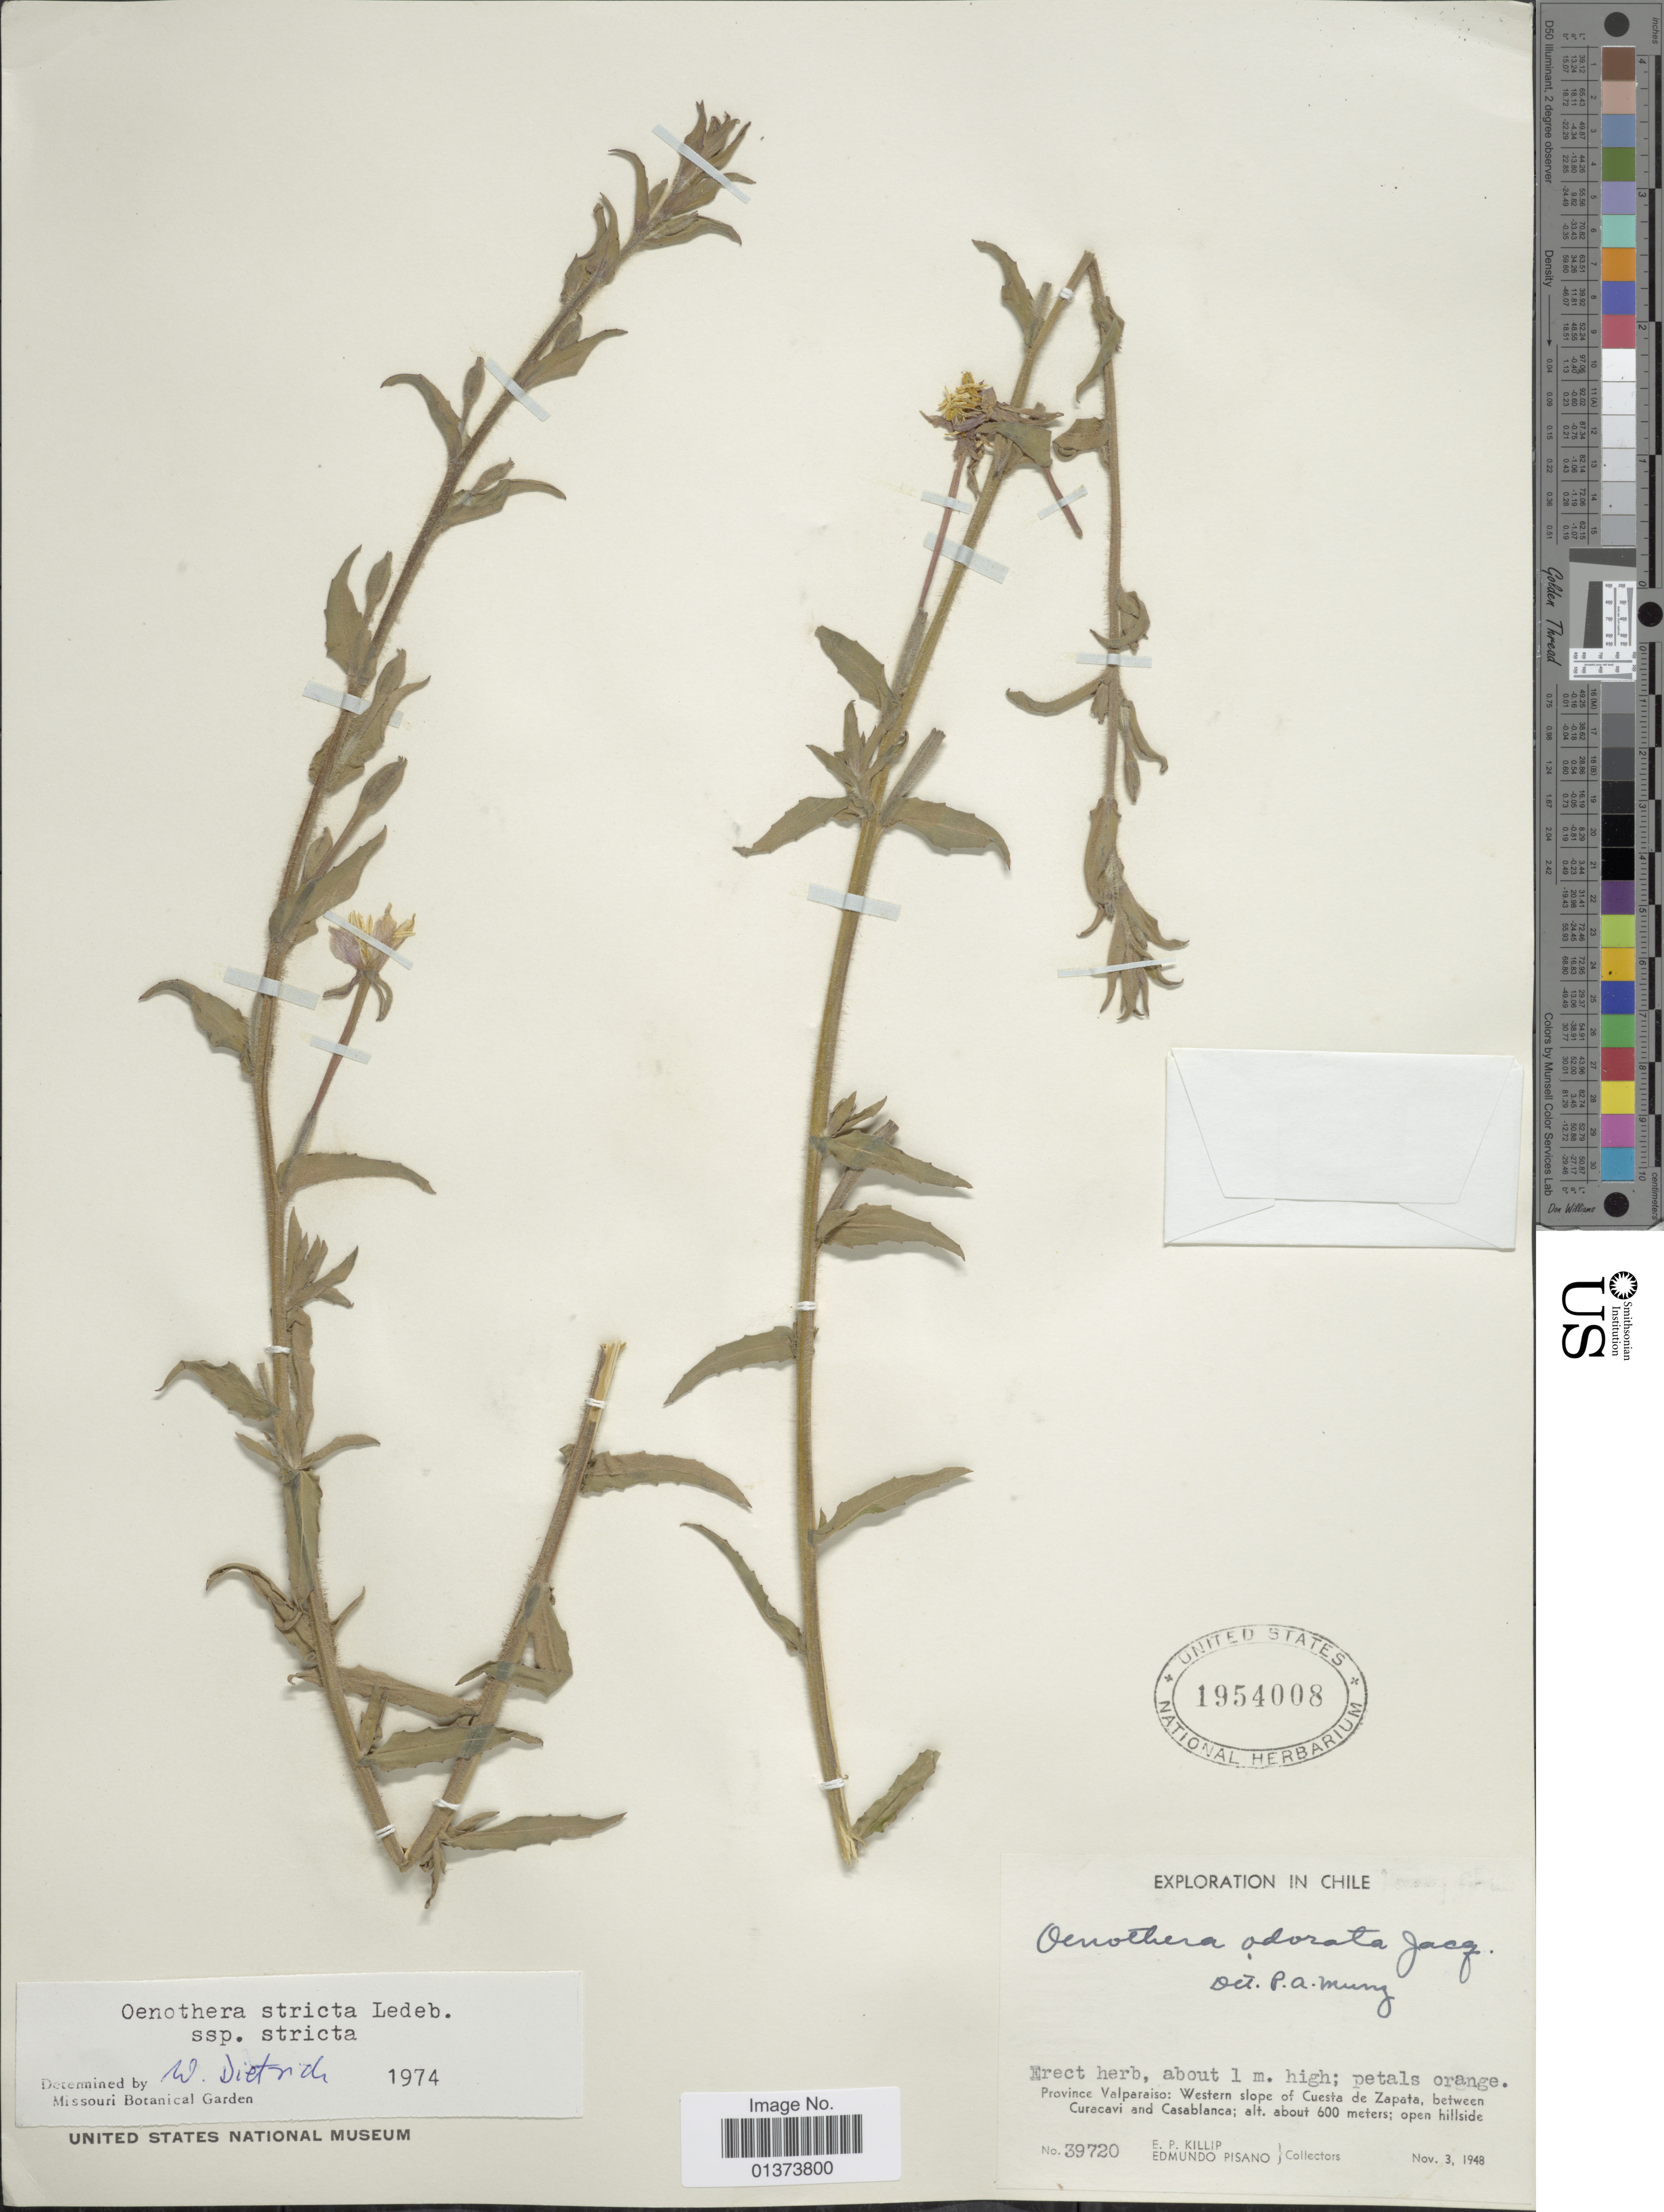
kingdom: Plantae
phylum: Tracheophyta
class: Magnoliopsida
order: Myrtales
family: Onagraceae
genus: Oenothera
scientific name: Oenothera stricta subsp. stricta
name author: Ledeb. ex Link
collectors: E. P. Killip & E. Pisano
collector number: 39720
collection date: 1948-11-03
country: Chile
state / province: Valparaíso (V)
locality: Western slope of Cuesta de Zapata, between Curacavi and Casablanca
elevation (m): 600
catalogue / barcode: US 1954008